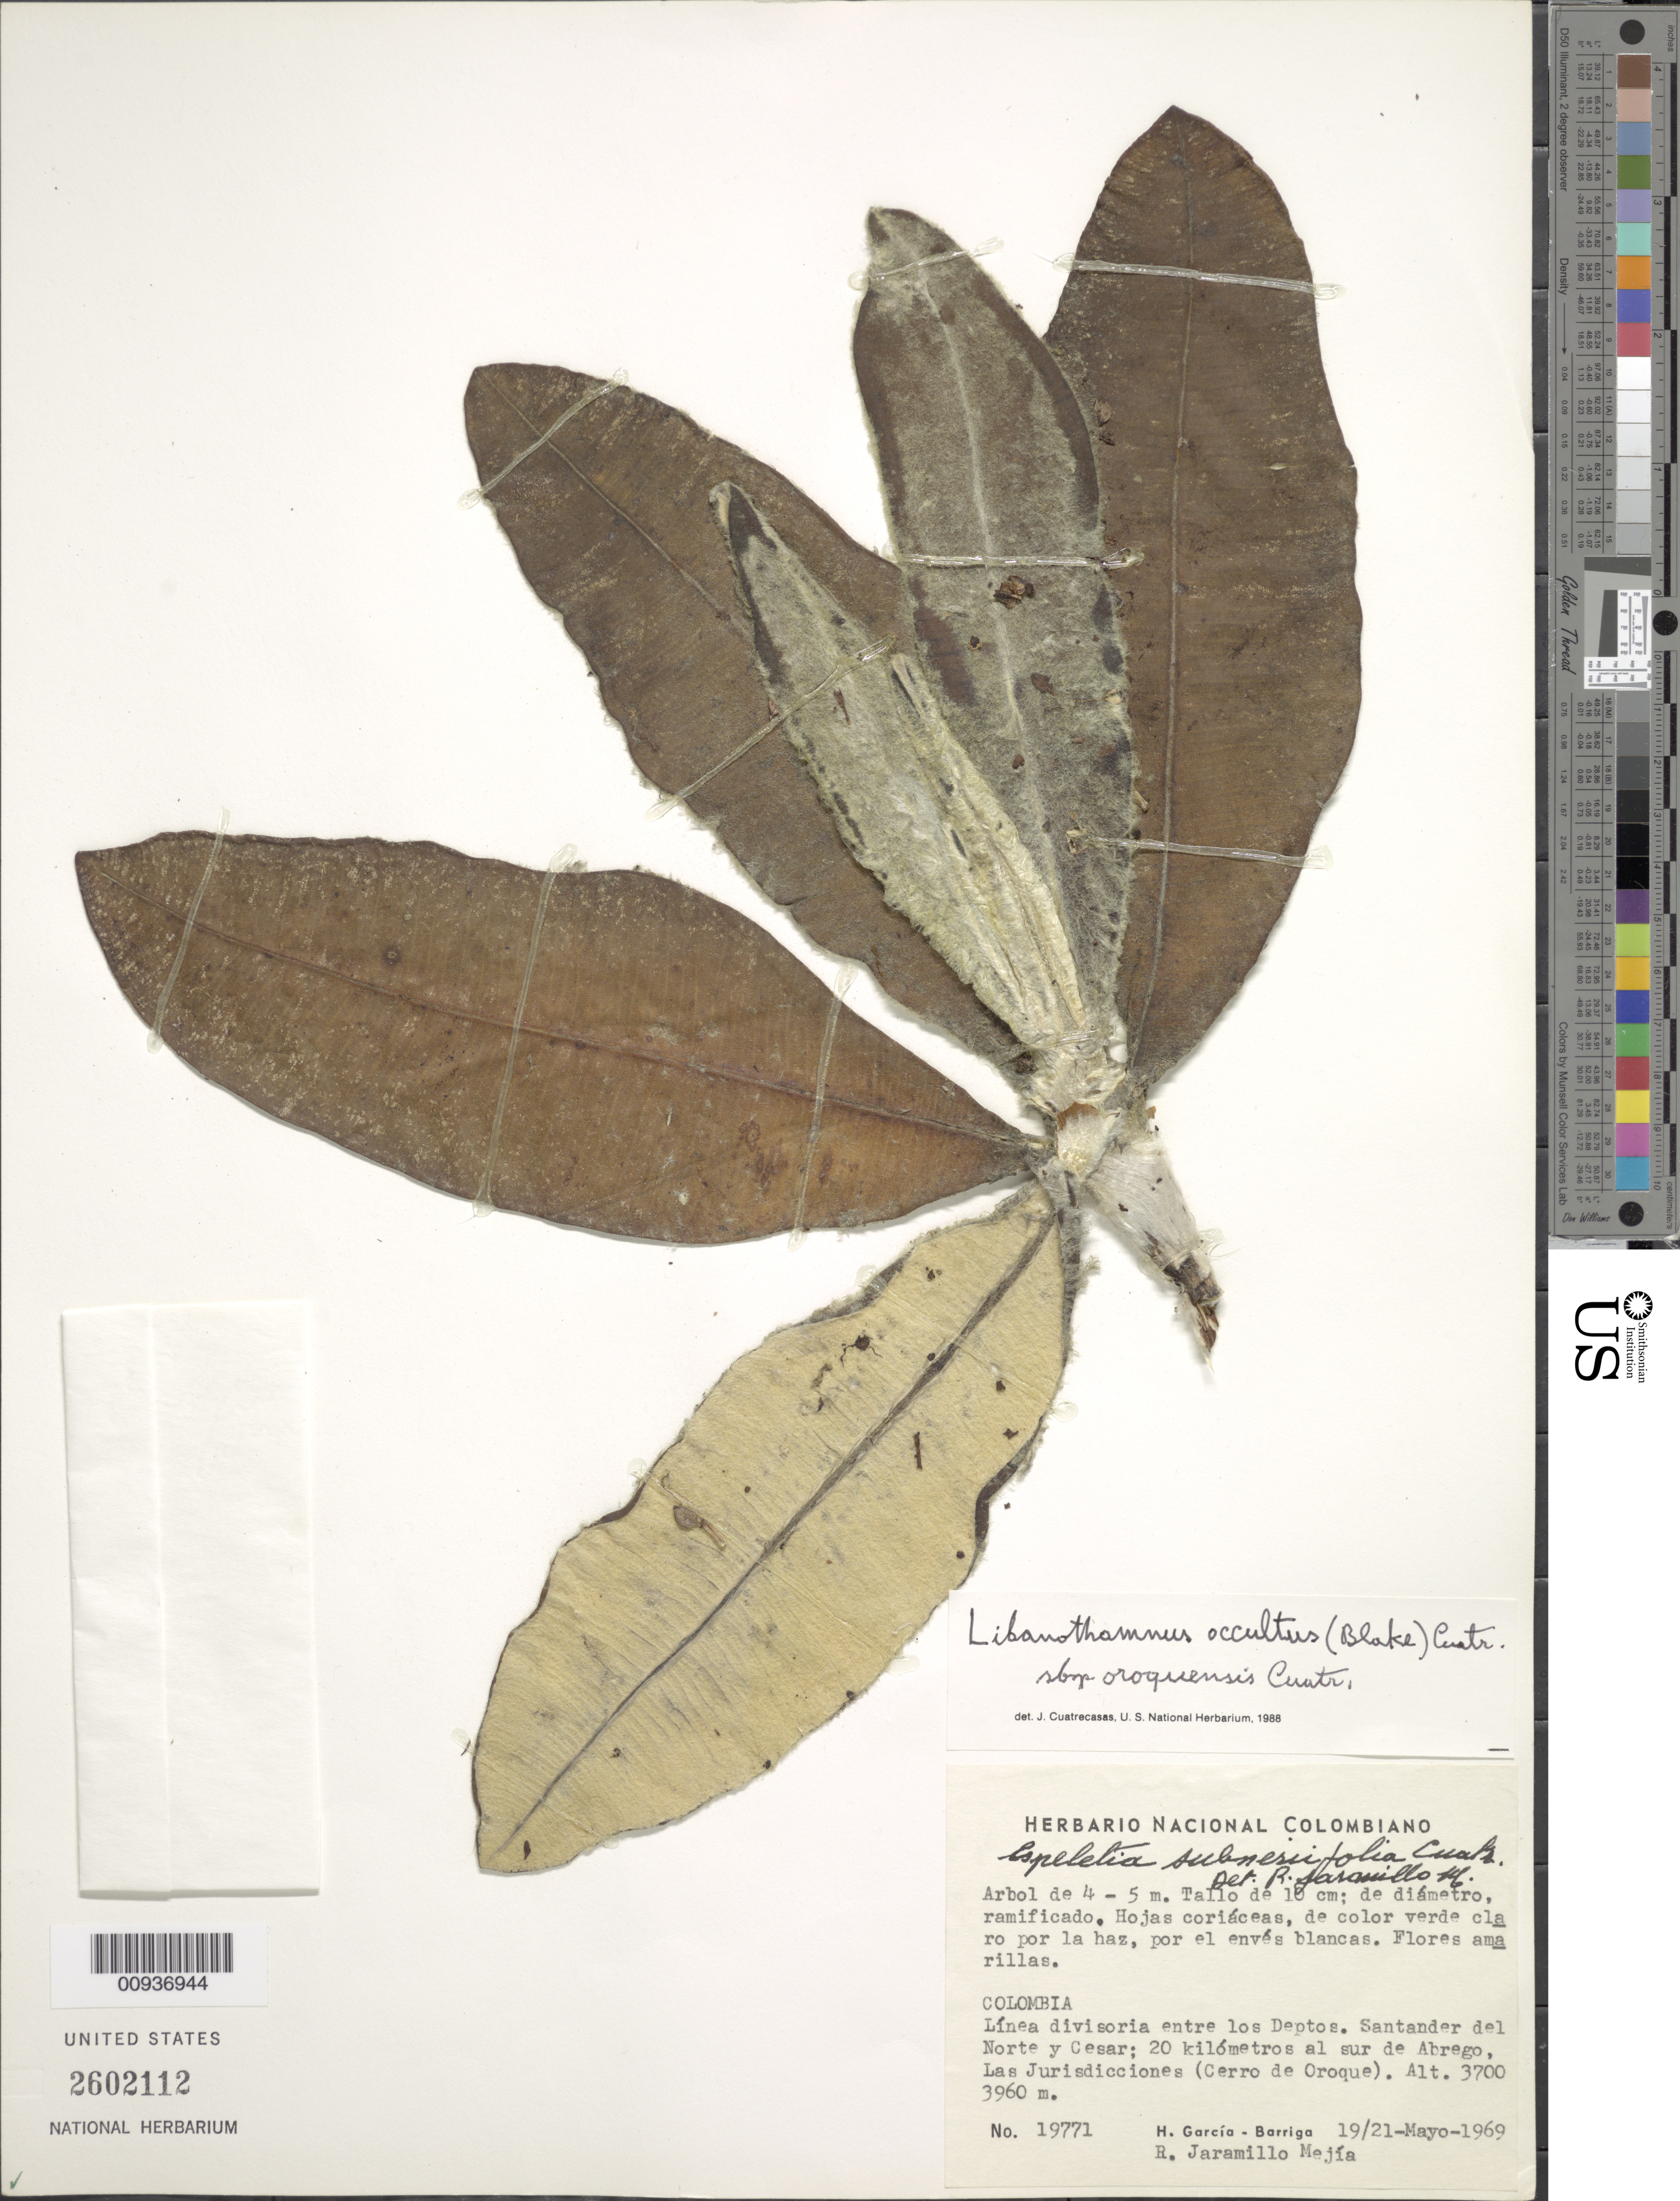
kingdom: Plantae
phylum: Tracheophyta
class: Magnoliopsida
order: Asterales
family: Asteraceae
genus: Libanothamnus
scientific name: Libanothamnus occultus subsp. oroquensis Cuatrec., ined. 2012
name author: Cuatrec.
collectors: H. García Barriga & R. Jaramillo M.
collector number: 19771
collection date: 1969-05-19/1969-05-21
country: Colombia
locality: Linea divisoria entre los Deptos. Santander del Norte y Cesar, 20 kilometers al sur de Abrego, Las Jurisdicciones (Cerro de Oroque)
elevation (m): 3700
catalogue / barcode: US 2602112